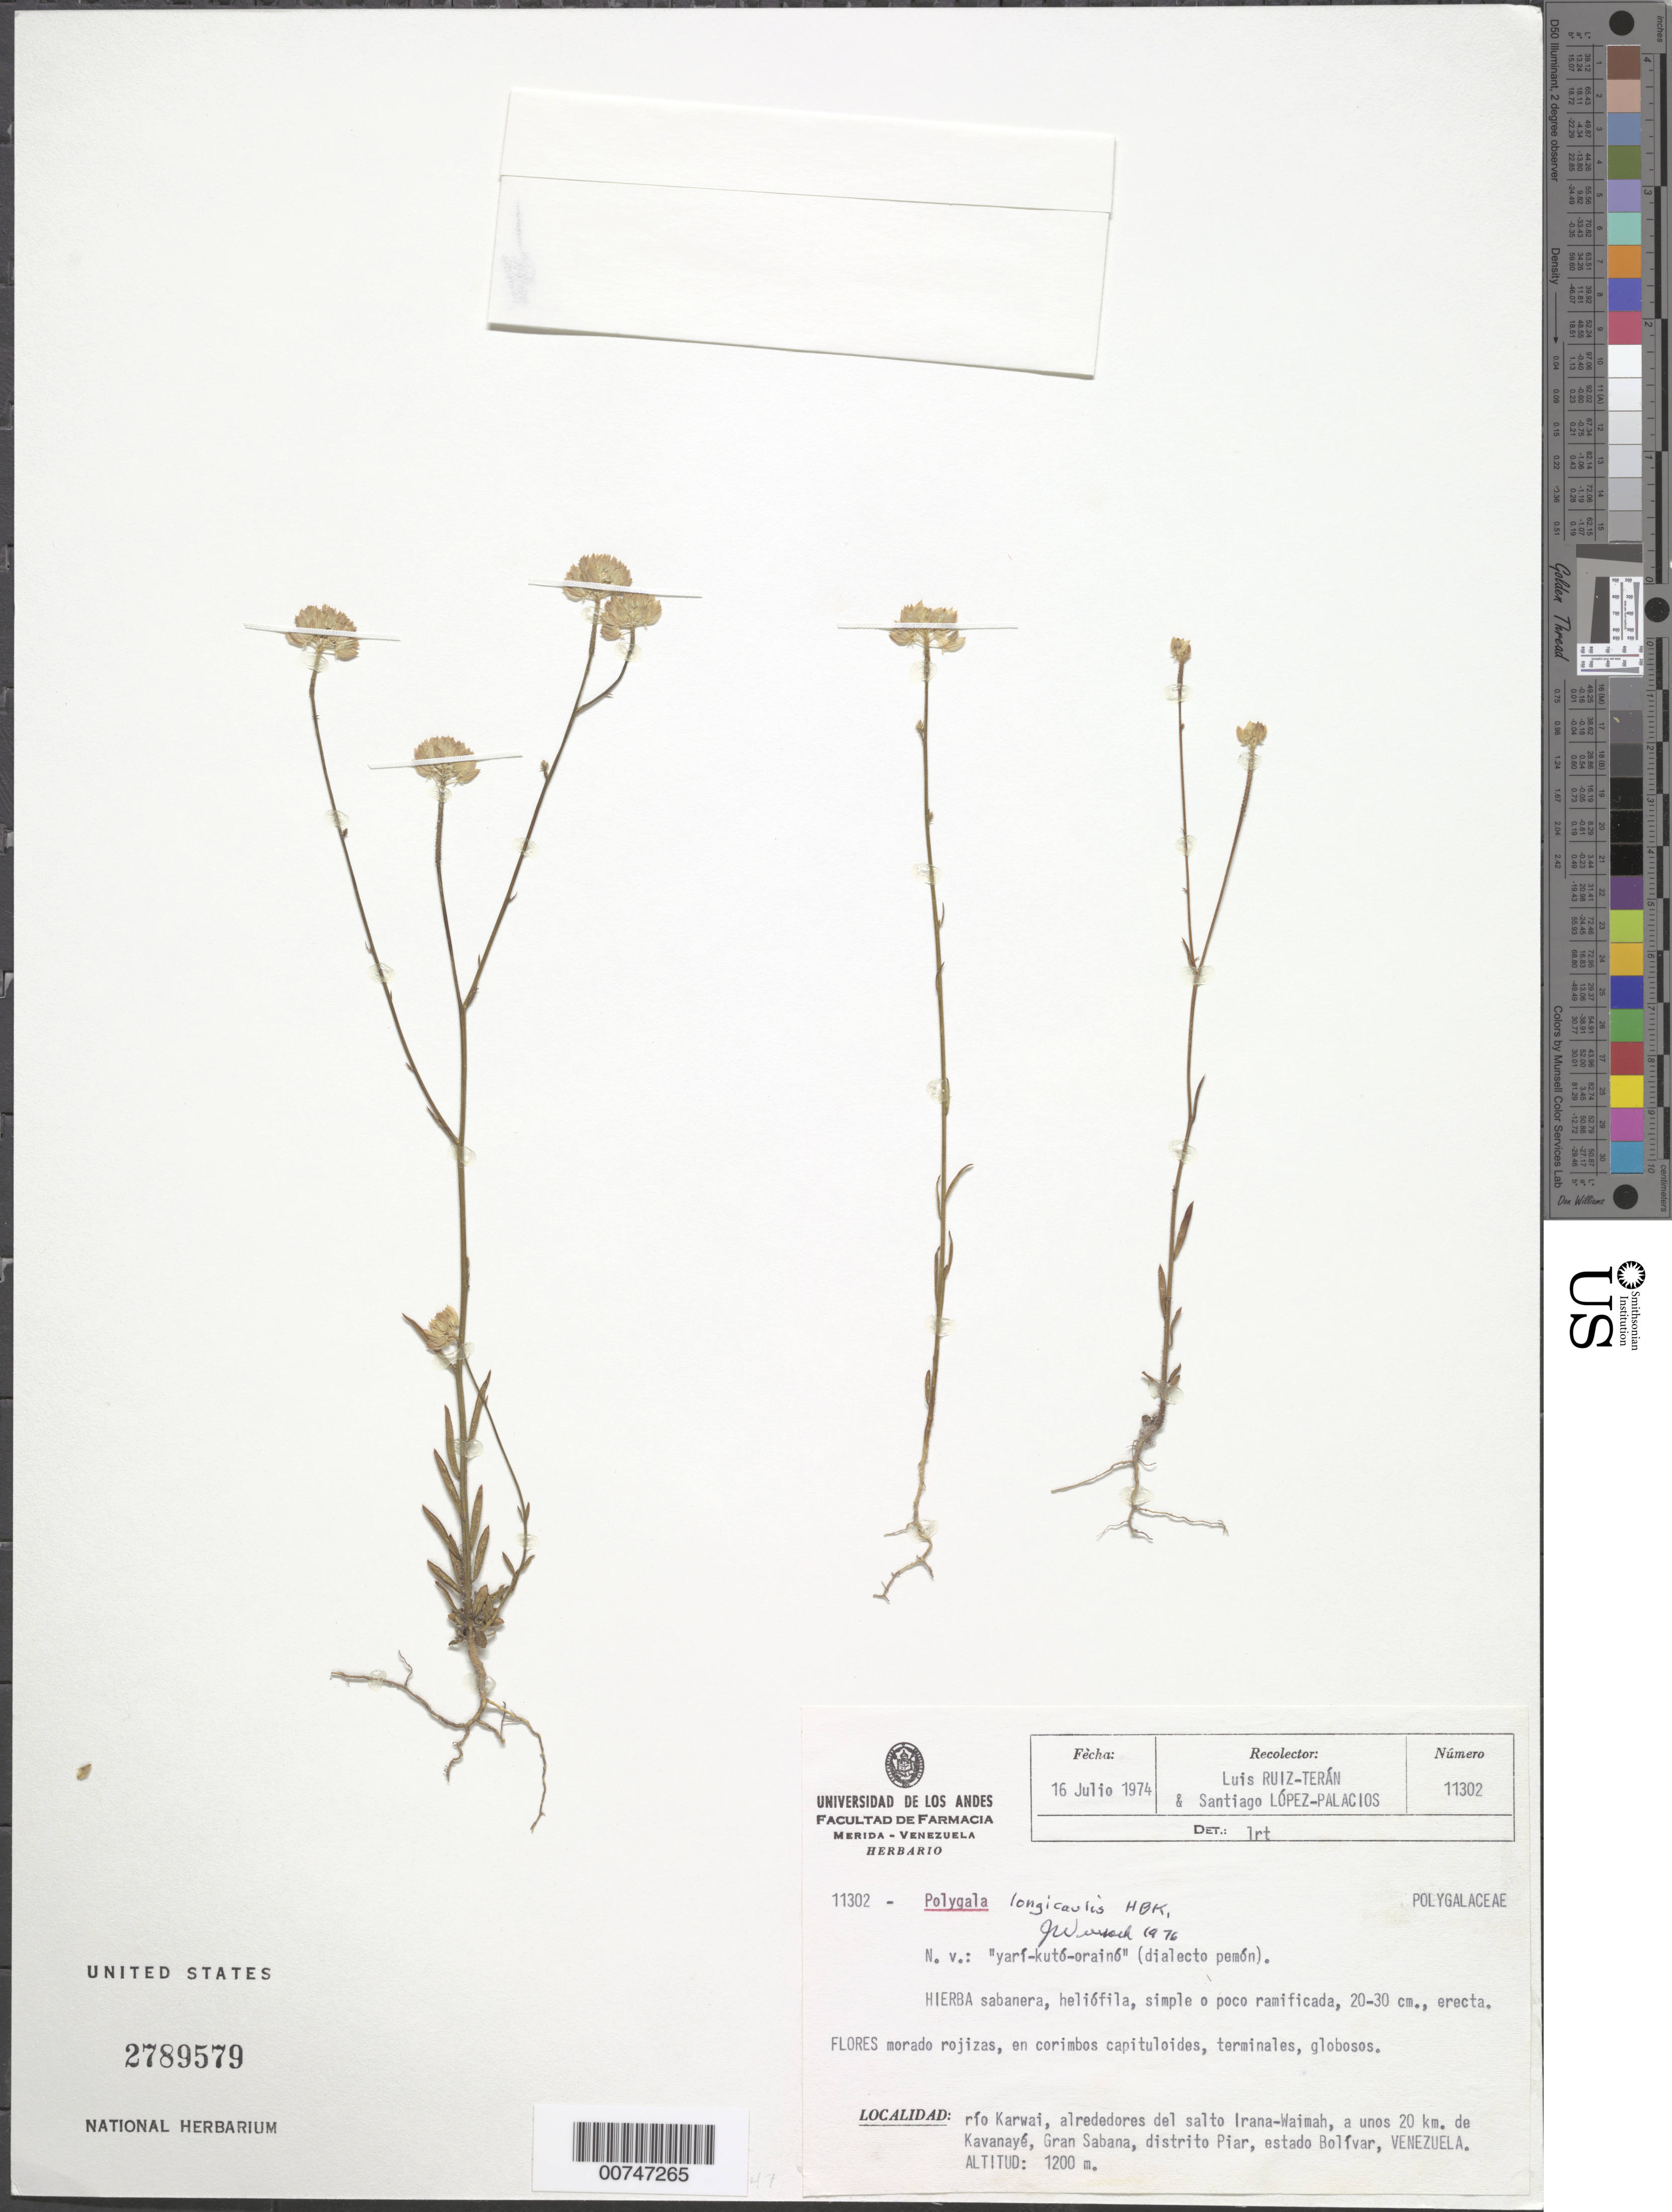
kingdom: Plantae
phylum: Tracheophyta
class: Magnoliopsida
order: Fabales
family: Polygalaceae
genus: Polygala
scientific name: Polygala longicaulis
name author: Kunth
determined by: Wurdack, John J., (US), US (UNITED STATES)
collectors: L. E. Ruíz-Terán & S. López-Palacios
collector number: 11302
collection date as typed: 16-Jul-74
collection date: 1974-07-16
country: Venezuela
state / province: Bolívar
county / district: Piar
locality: Río Karwai, Salto Irana-Waimáh, 20 km de Kavanayén, Gran Sabana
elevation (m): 1200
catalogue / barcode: US 2789579